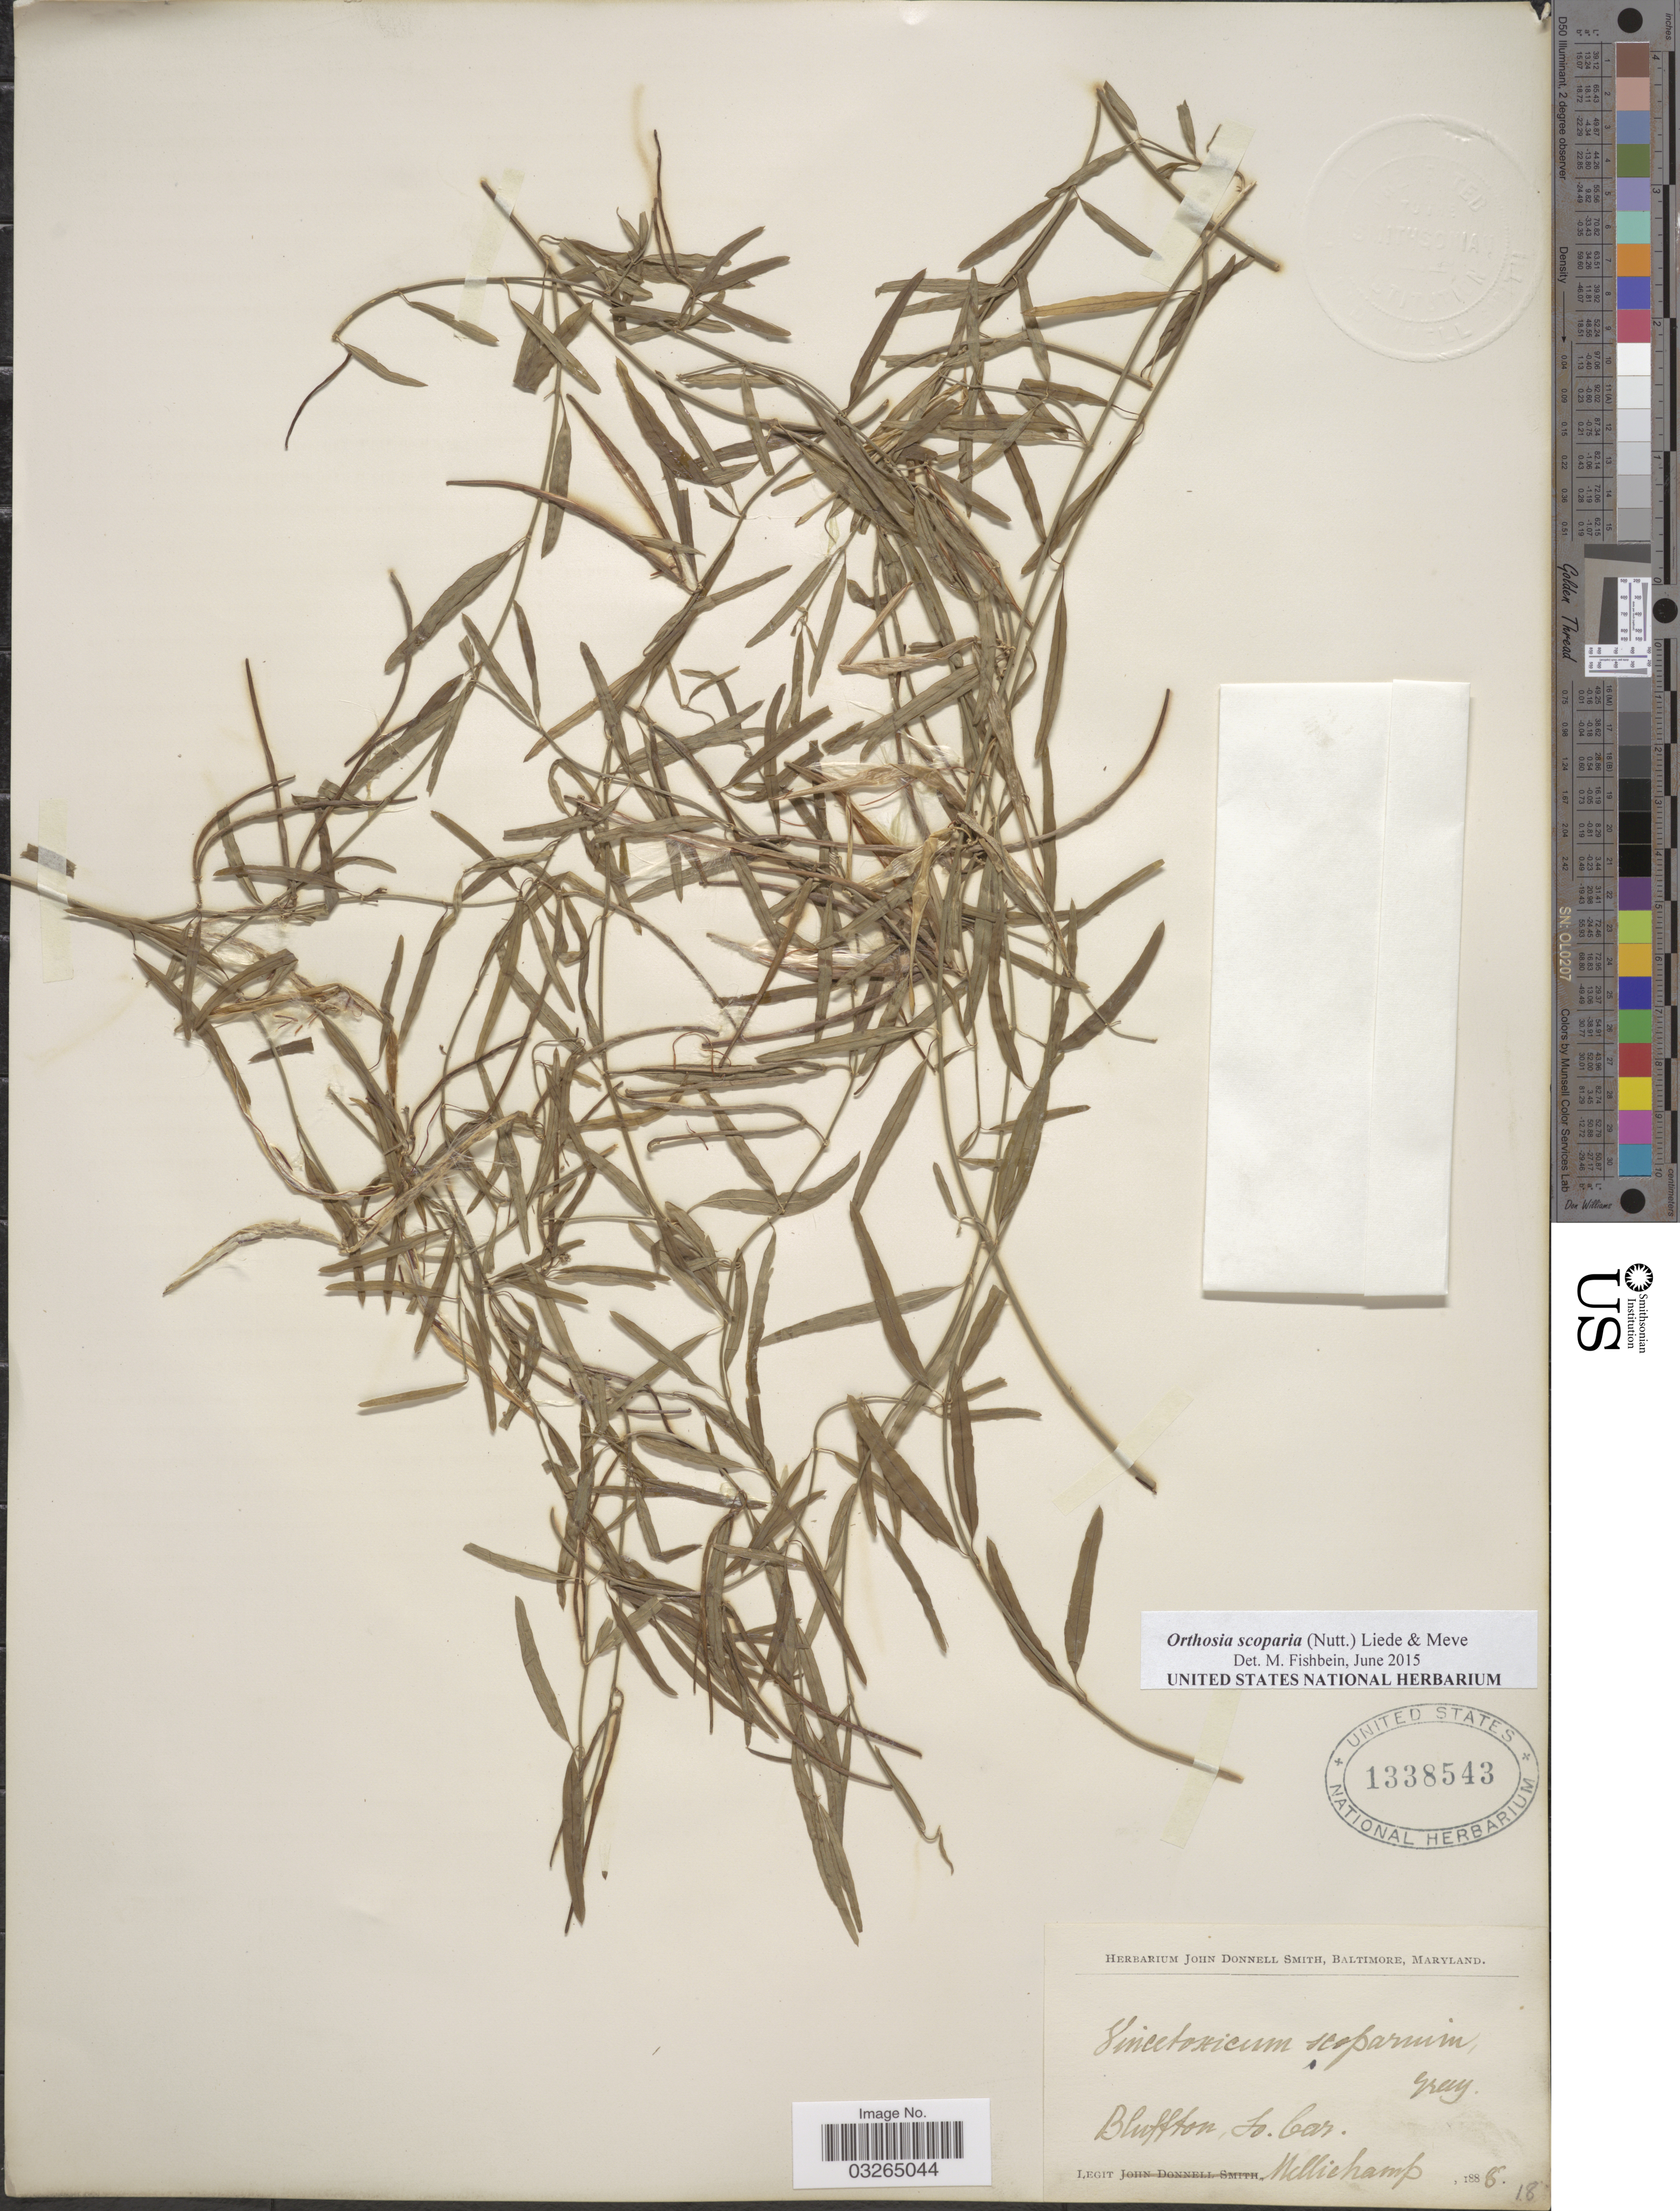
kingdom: Plantae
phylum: Tracheophyta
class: Magnoliopsida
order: Gentianales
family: Apocynaceae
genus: Orthosia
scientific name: Orthosia scoparia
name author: (Nutt.) Liede & Meve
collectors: -. Mellichamp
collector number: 18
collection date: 1888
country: United States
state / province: South Carolina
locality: Bluffton, So. Car.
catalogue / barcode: US 1338543